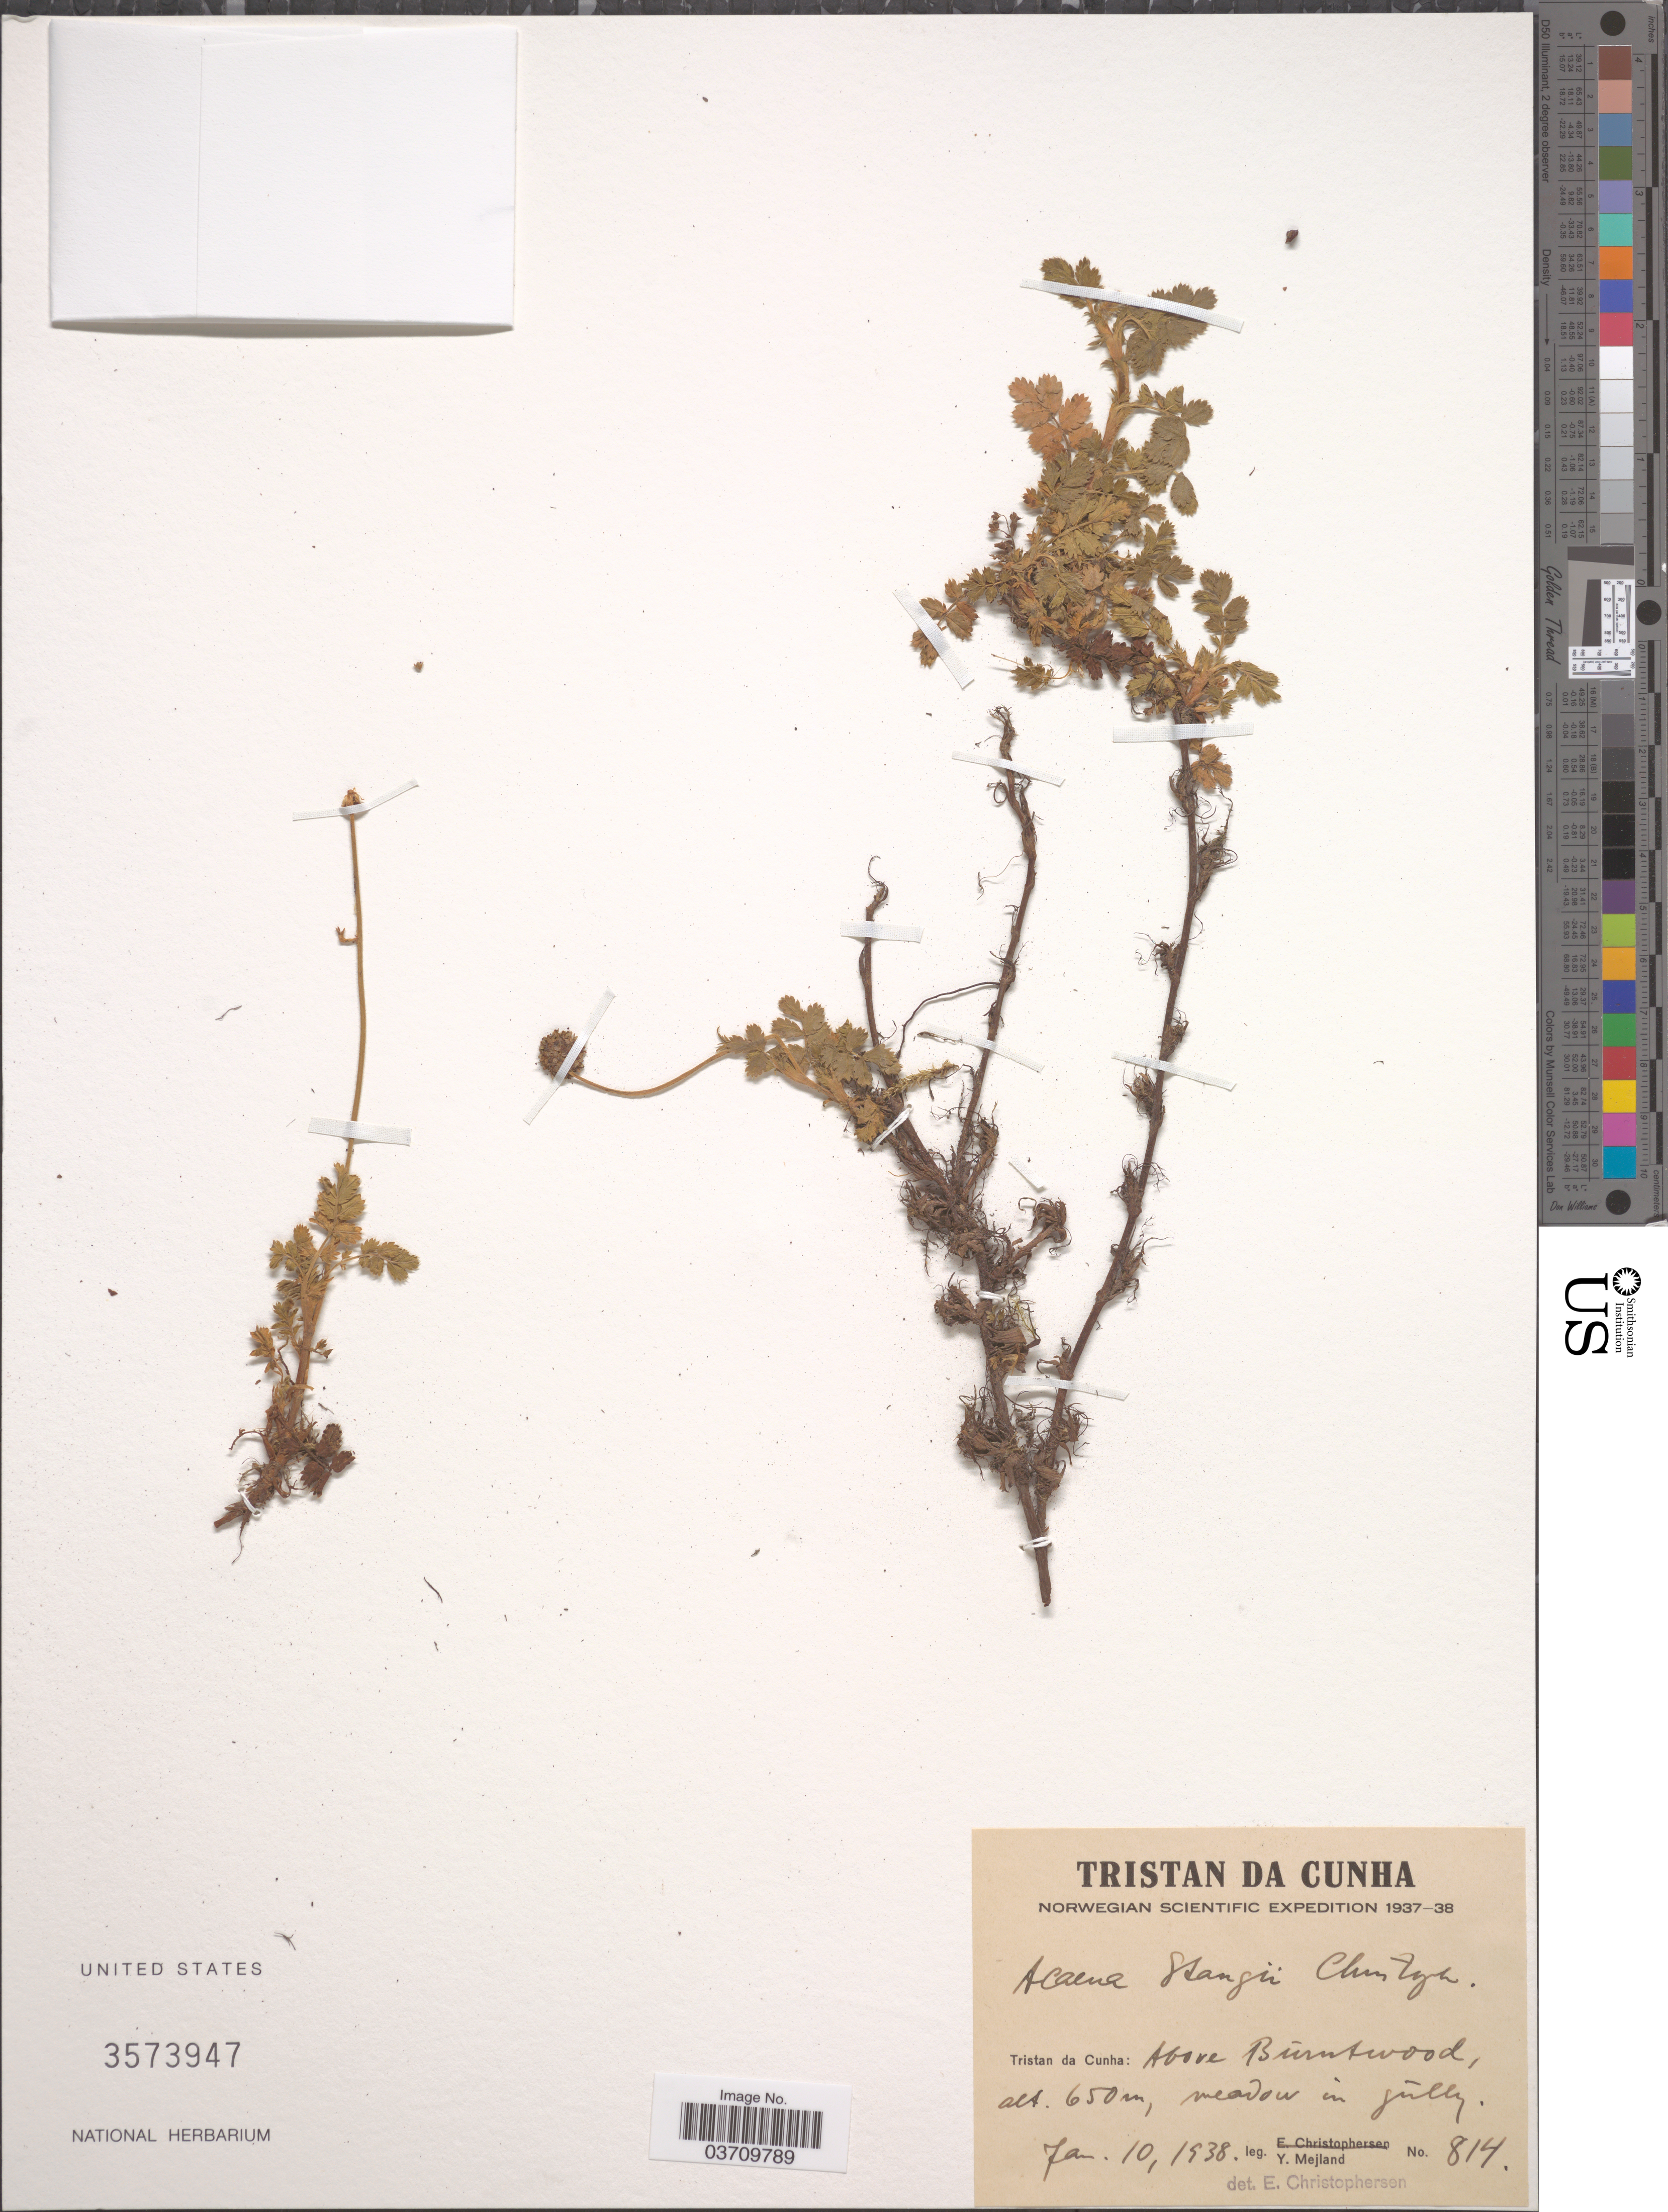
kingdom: Plantae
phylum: Tracheophyta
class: Magnoliopsida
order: Rosales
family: Rosaceae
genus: Acaena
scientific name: Acaena stangii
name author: Christoph.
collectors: Y. Mejland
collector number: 814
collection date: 1938-01-10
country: St. Helena Islands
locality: Tristan da Cunha: Above Búrntwood.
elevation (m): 650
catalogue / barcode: US 3573947